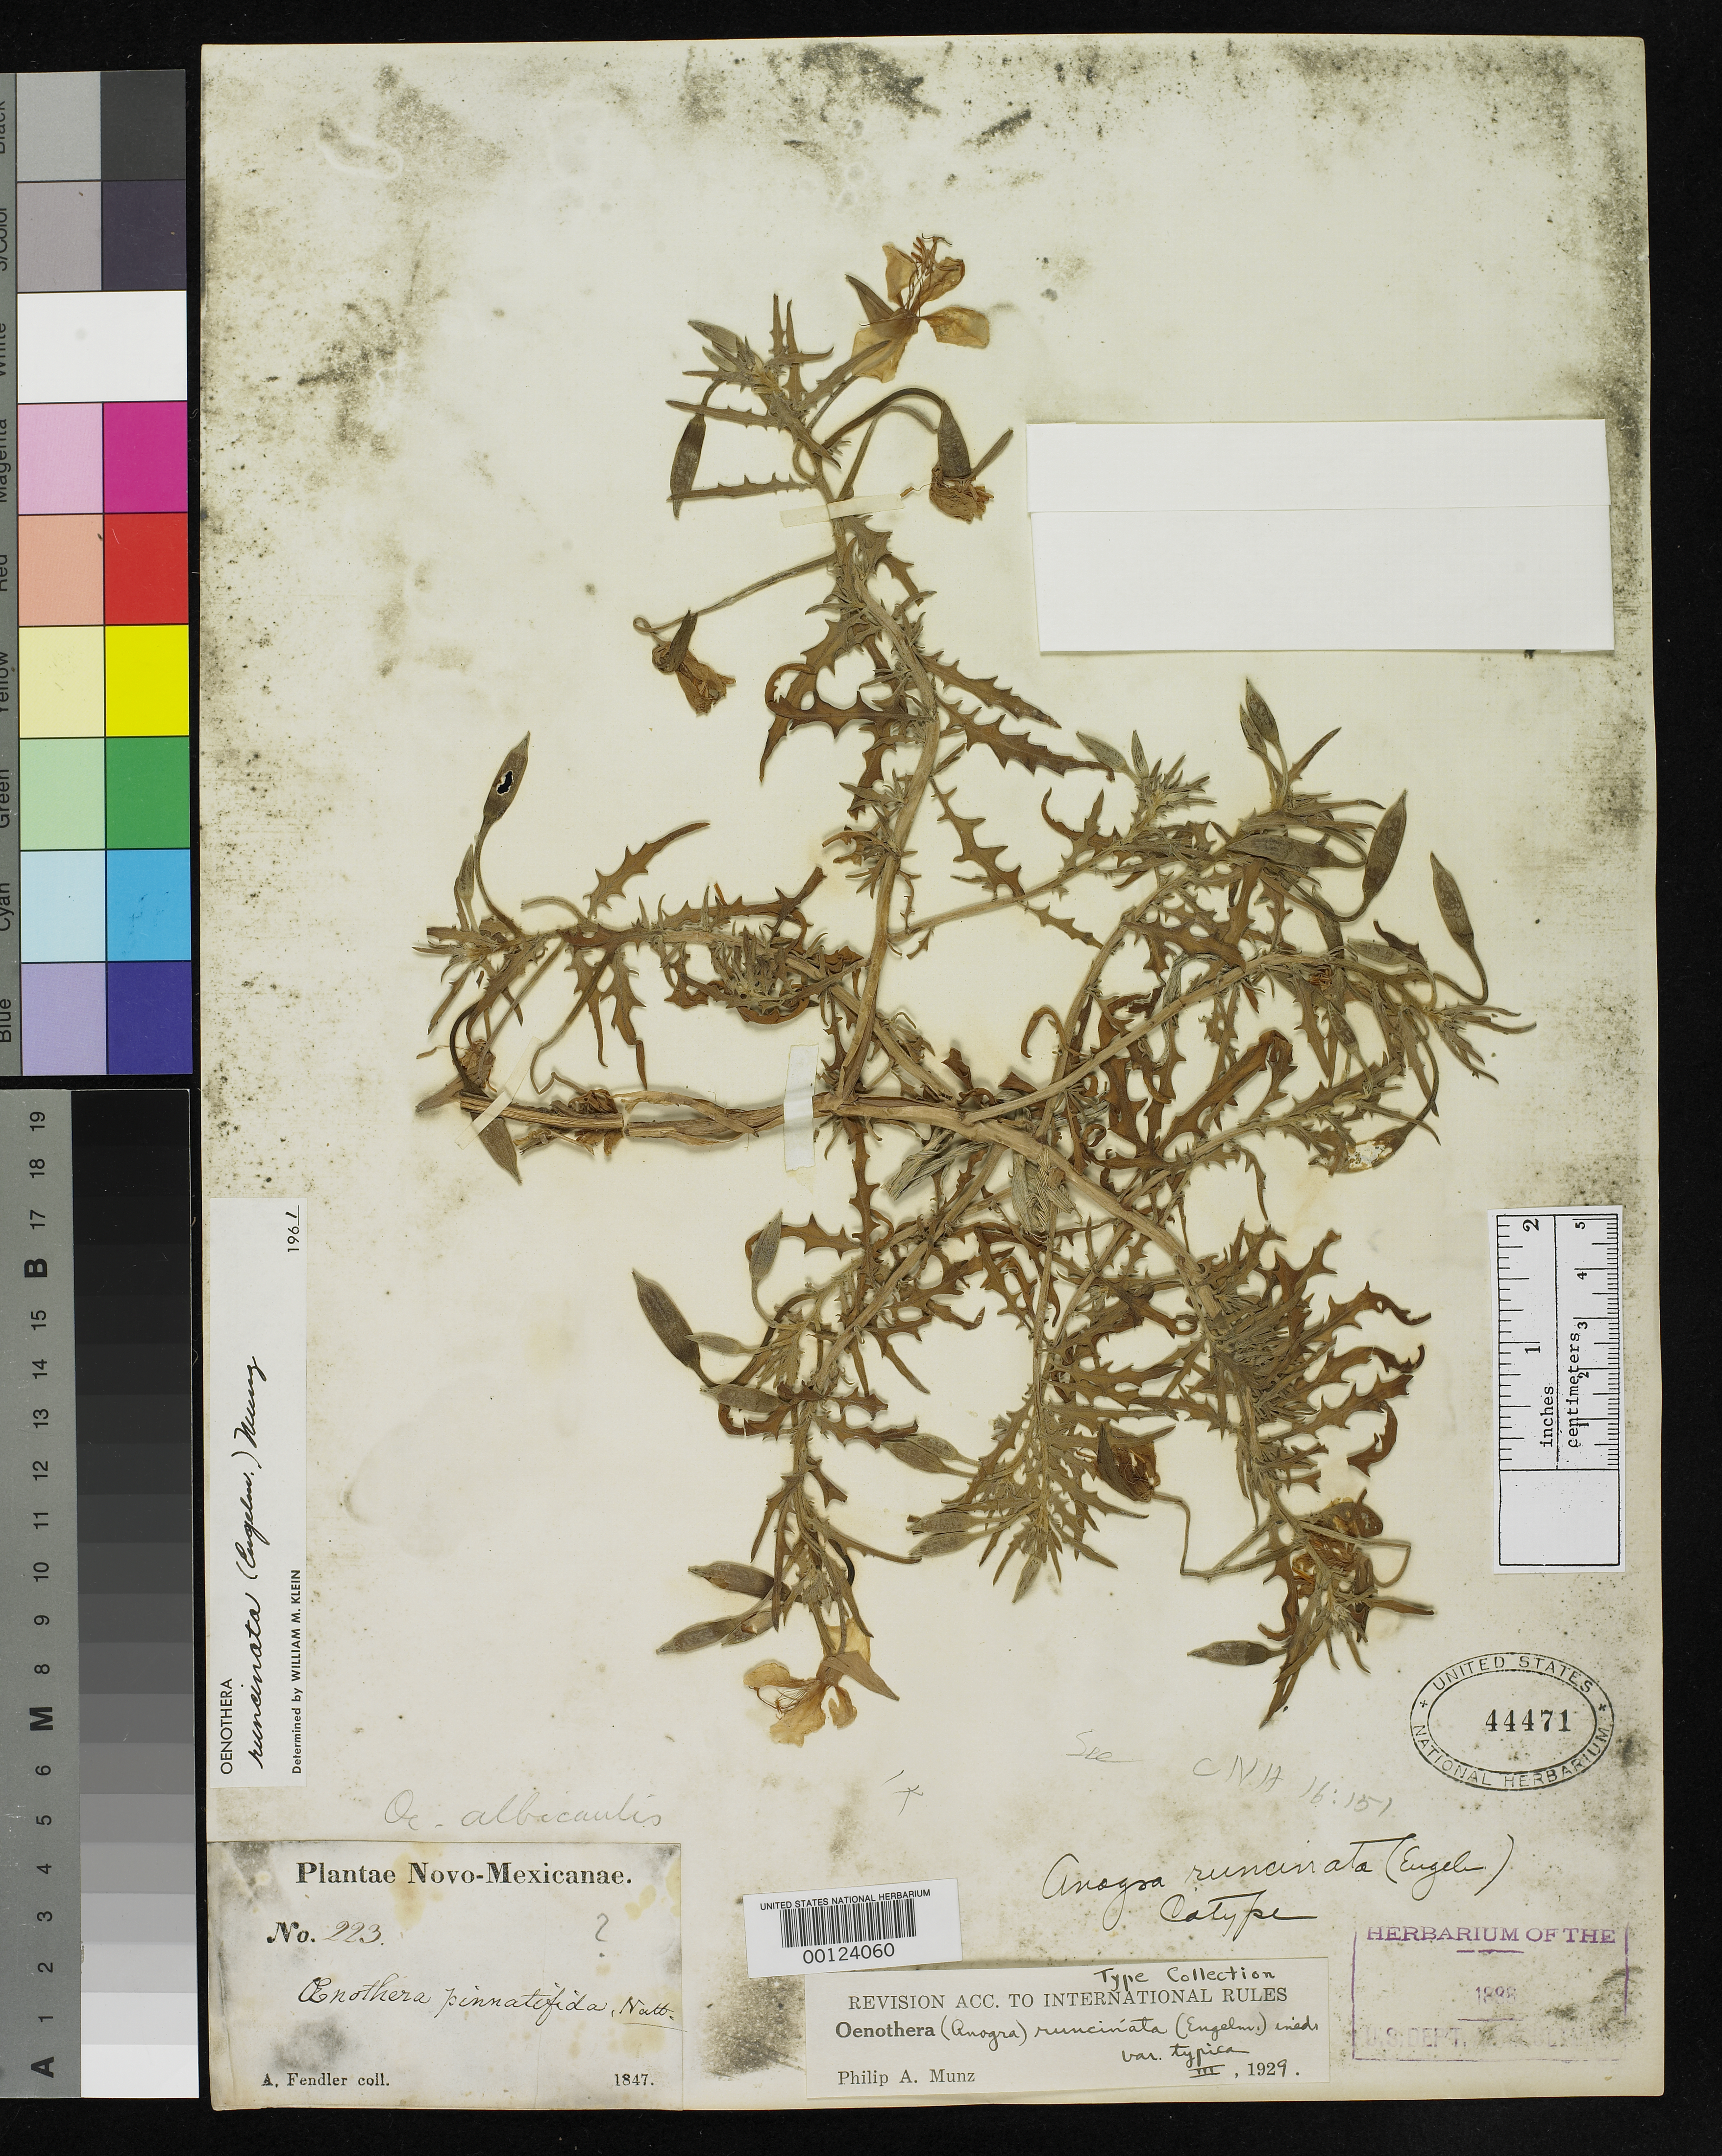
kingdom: Plantae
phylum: Tracheophyta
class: Magnoliopsida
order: Myrtales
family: Onagraceae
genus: Oenothera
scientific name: Oenothera albicaulis var. runcinata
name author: Engelm.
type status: Isosyntype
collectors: A. Fendler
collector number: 223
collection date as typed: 1847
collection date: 1847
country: United States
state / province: New Mexico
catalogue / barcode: US 44471